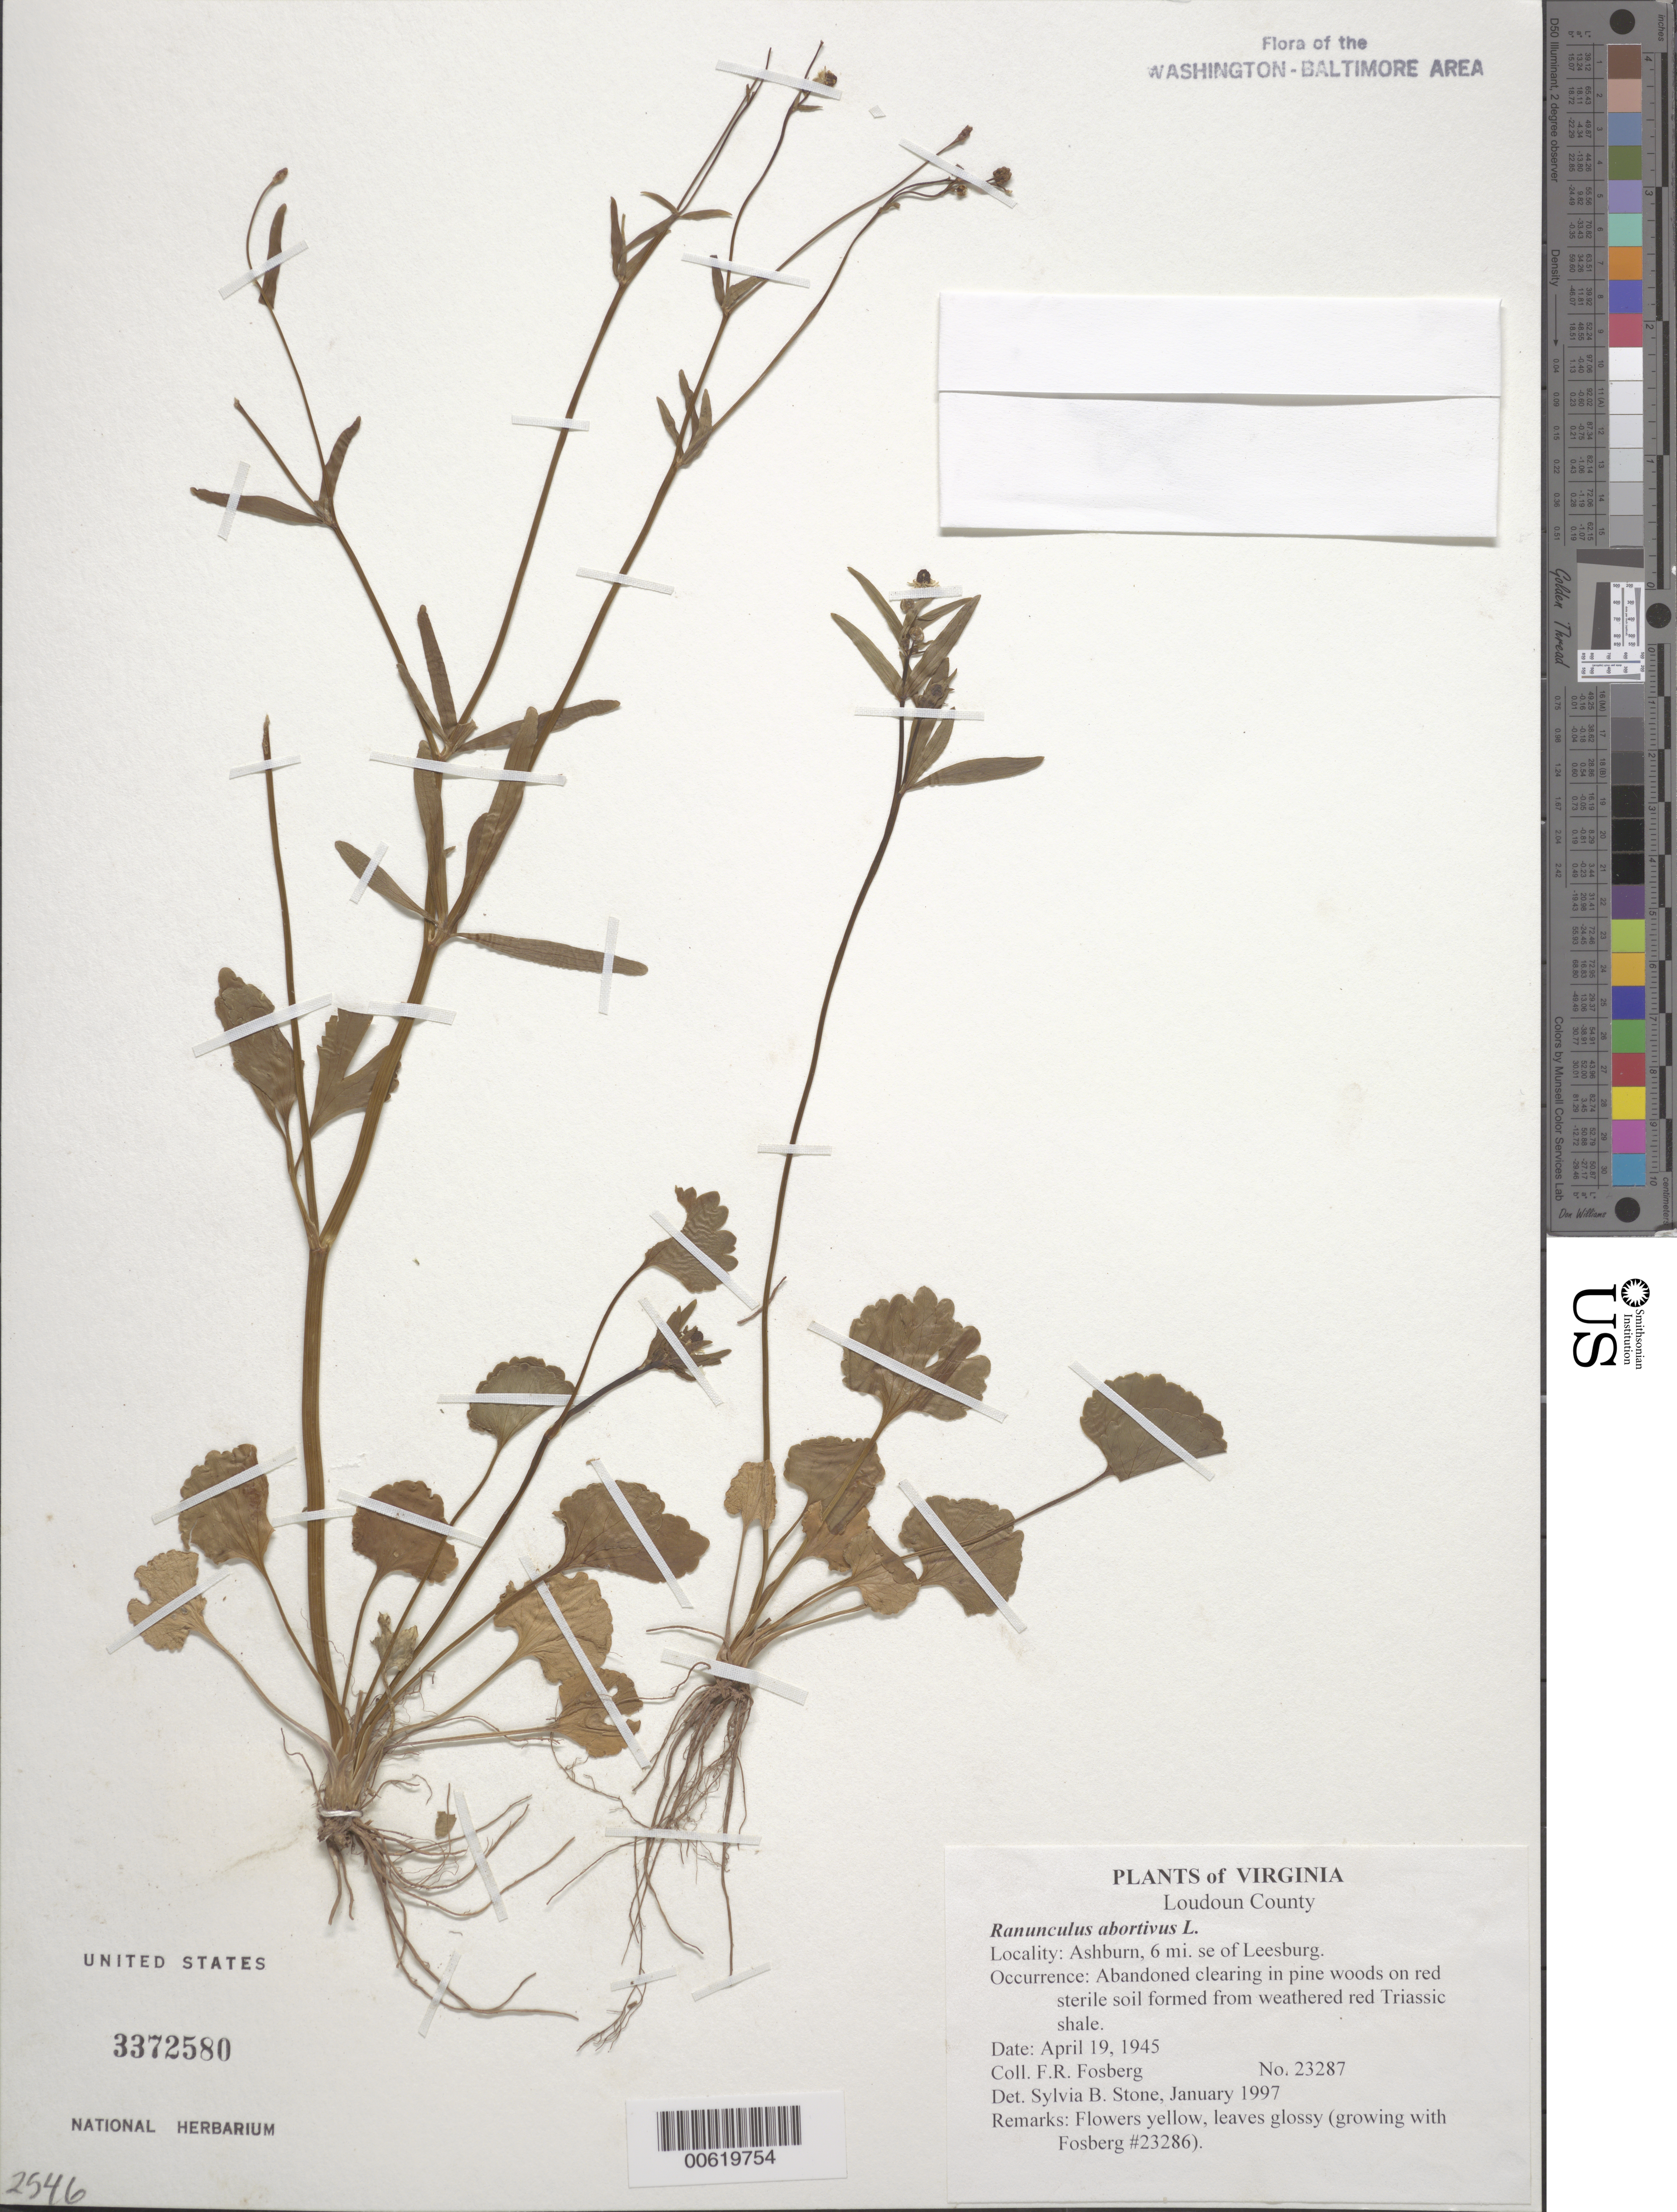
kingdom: Plantae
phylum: Tracheophyta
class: Magnoliopsida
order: Ranunculales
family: Ranunculaceae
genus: Ranunculus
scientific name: Ranunculus abortivus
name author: L.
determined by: Stone, S. B.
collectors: F. R. Fosberg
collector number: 23287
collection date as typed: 19 Apr 1945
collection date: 1945-04-19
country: United States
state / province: Virginia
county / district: Loudoun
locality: Ashburn, 6 mi. SE of Leesburg.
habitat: Abandoned clearing in pine woods on red sterile soil formed from weathered red Triassic shale.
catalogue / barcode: US 3372580